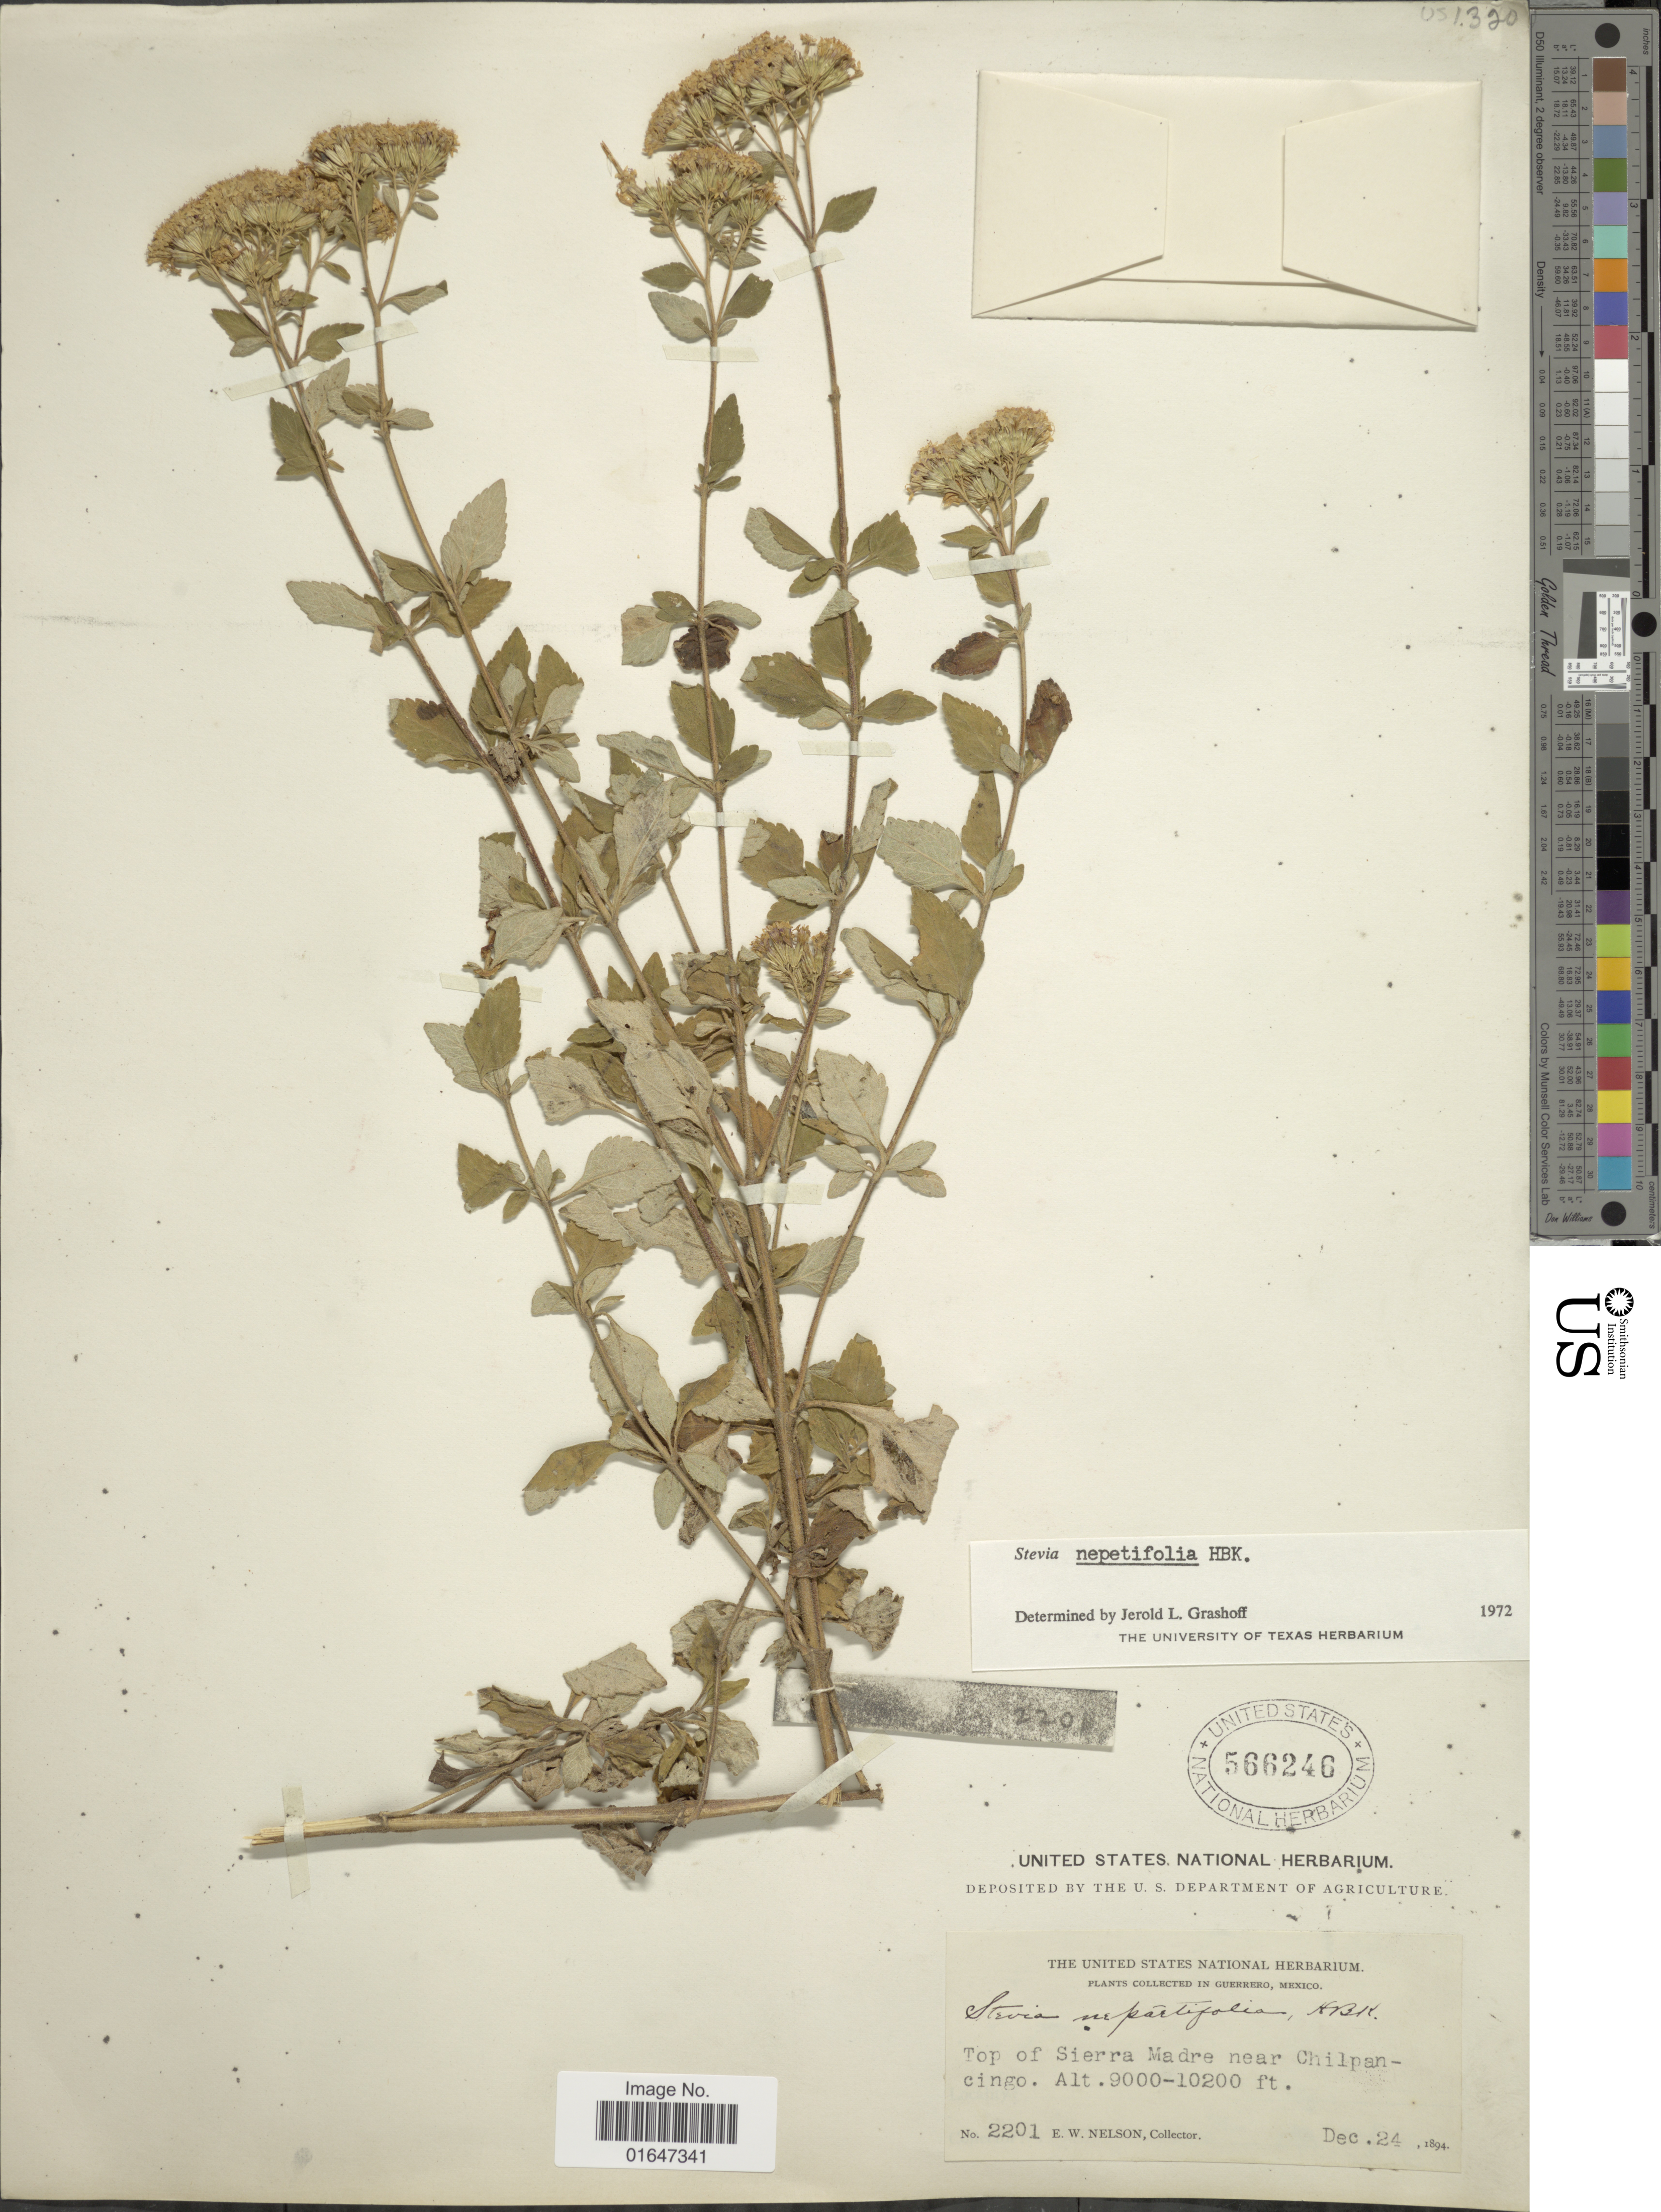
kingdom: Plantae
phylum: Tracheophyta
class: Magnoliopsida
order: Asterales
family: Asteraceae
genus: Stevia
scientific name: Stevia suaveolens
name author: Lag.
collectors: E. W. Nelson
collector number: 2201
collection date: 1894-12-24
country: Mexico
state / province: Guerrero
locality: Top of Sierra Madre near Chilpancingo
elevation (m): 2743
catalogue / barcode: US 566246